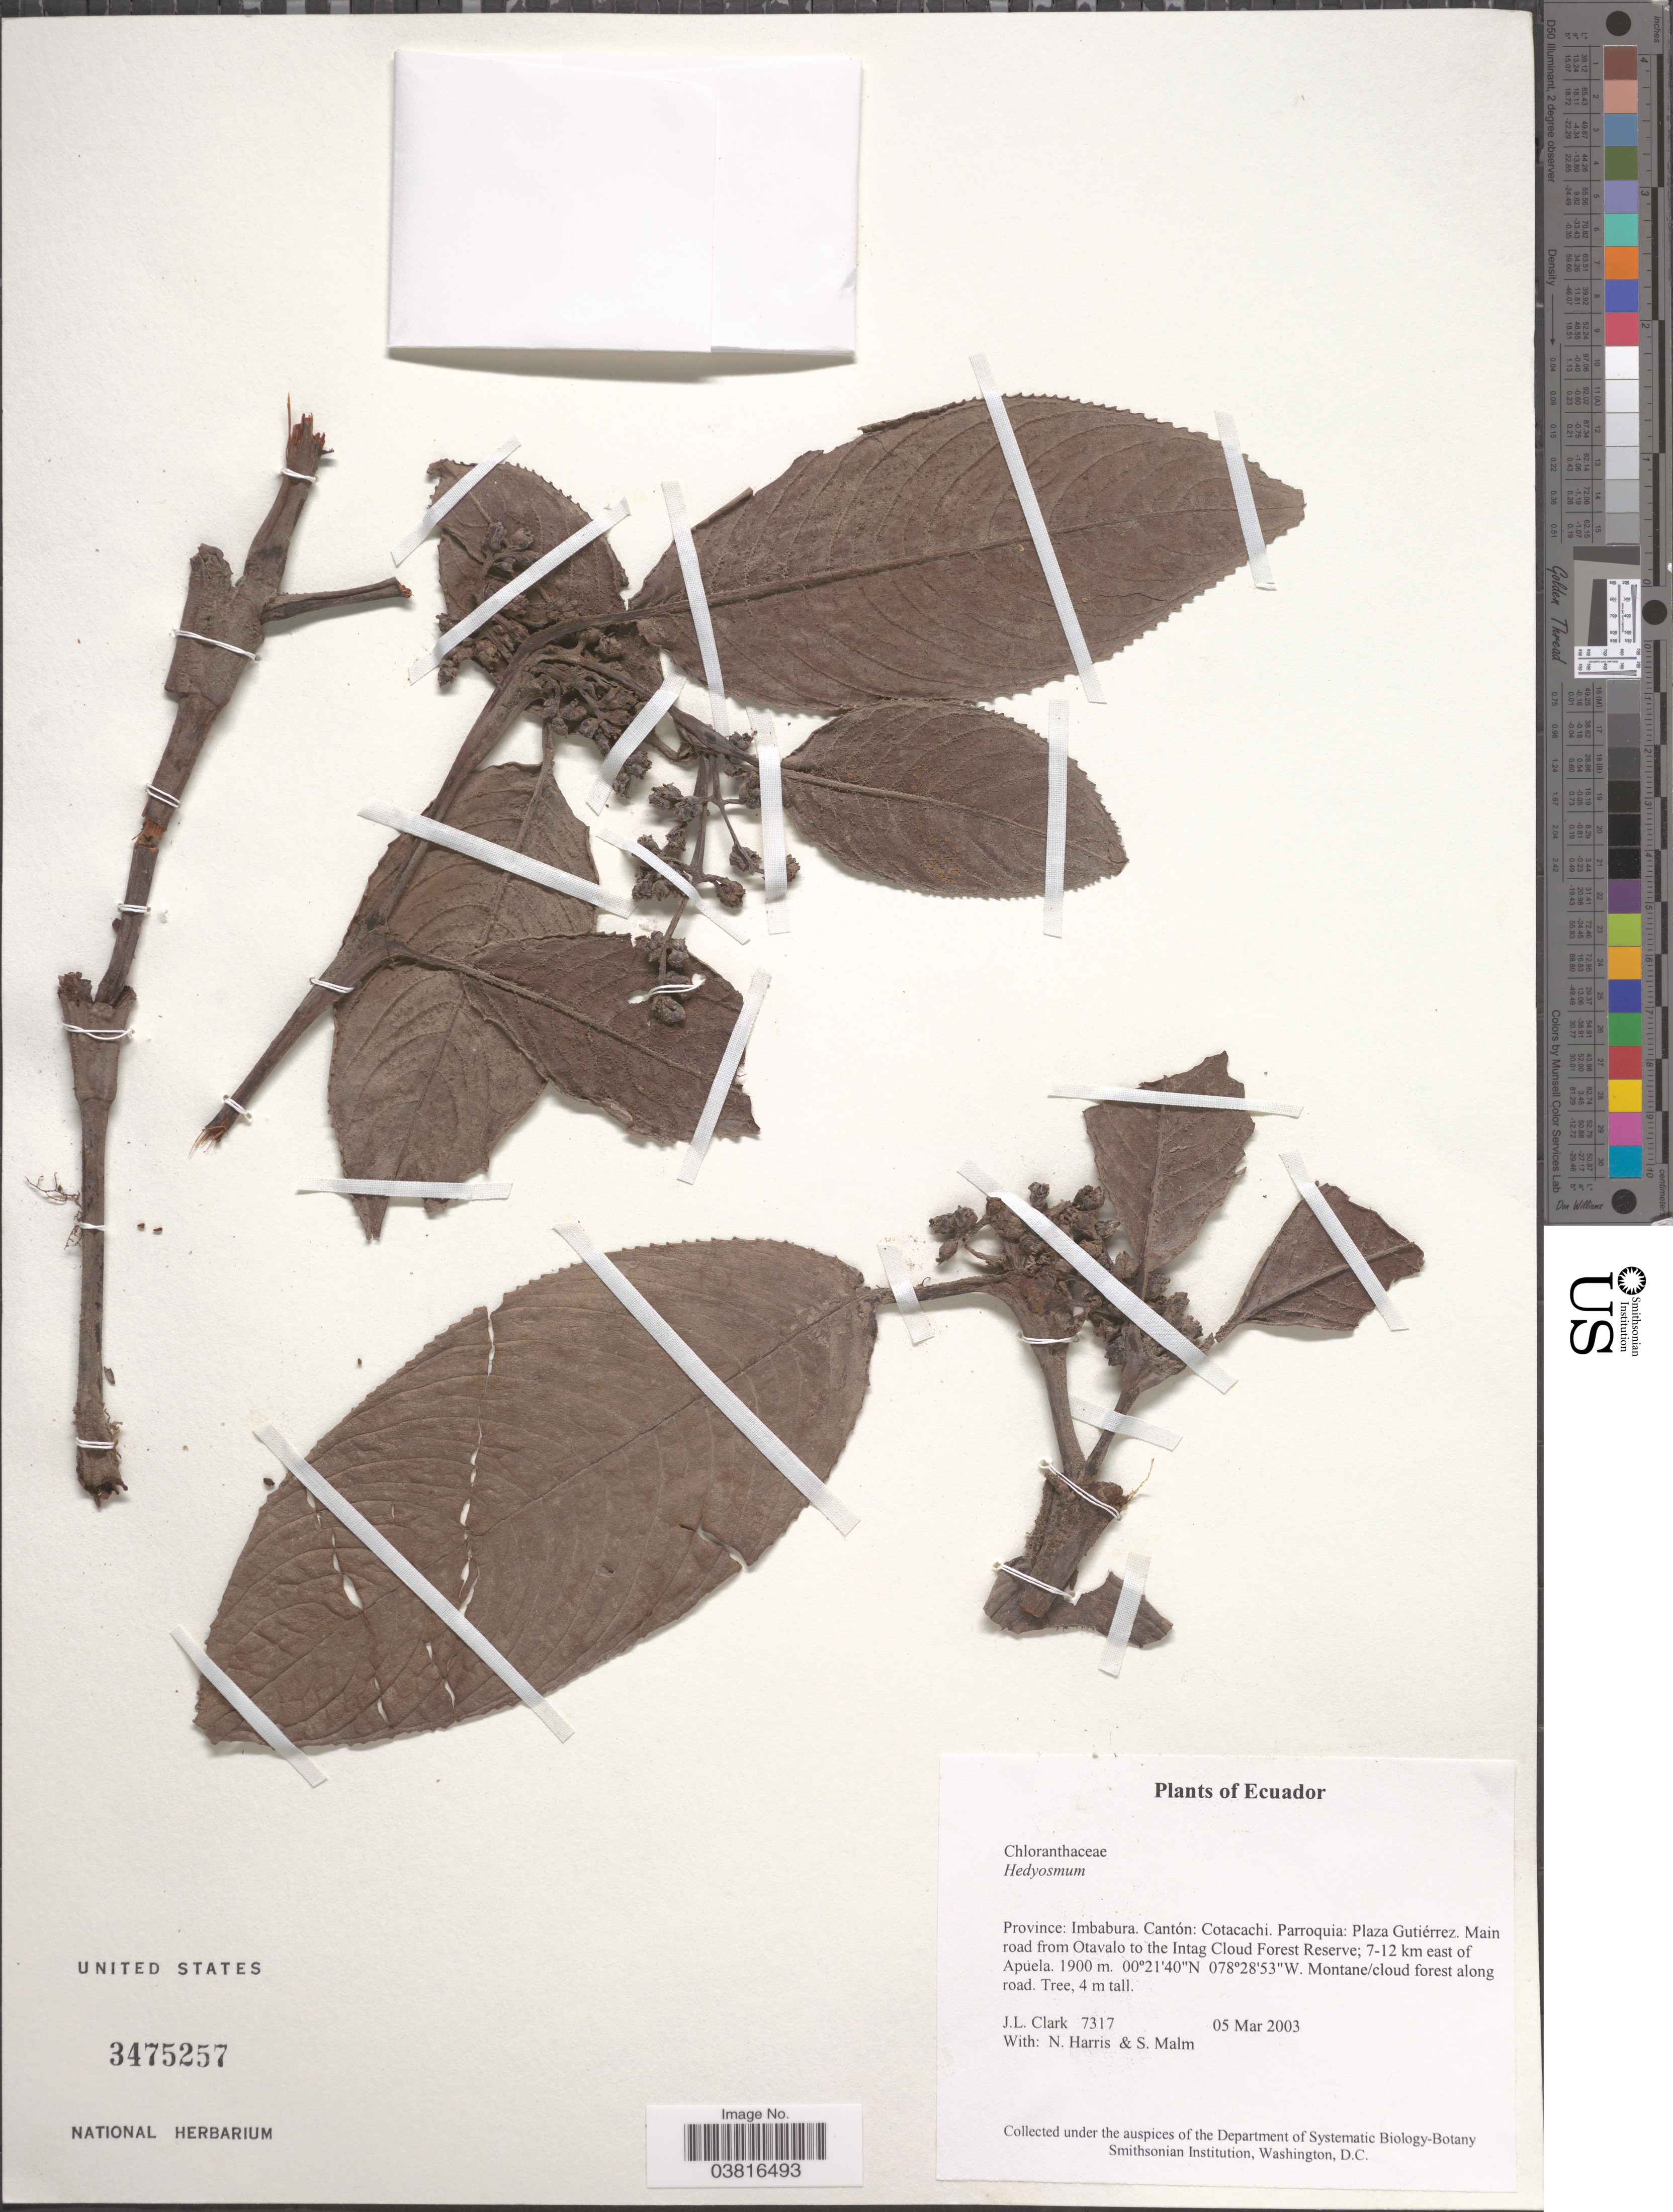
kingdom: Plantae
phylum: Tracheophyta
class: Magnoliopsida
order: Chloranthales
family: Chloranthaceae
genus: Hedyosmum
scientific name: Hedyosmum sp.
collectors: J. L. Clark, N. Harris & S. Malm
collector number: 7317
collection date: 2003-03-05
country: Ecuador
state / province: Imbabura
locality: Cantón: Cotacachi. Parroquia: Plaza Gutiérrez. Main road from Otavalo to the Intag Cloud Forest Reserve; 7-12 km east of Apuela.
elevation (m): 1900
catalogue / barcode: US 3475257